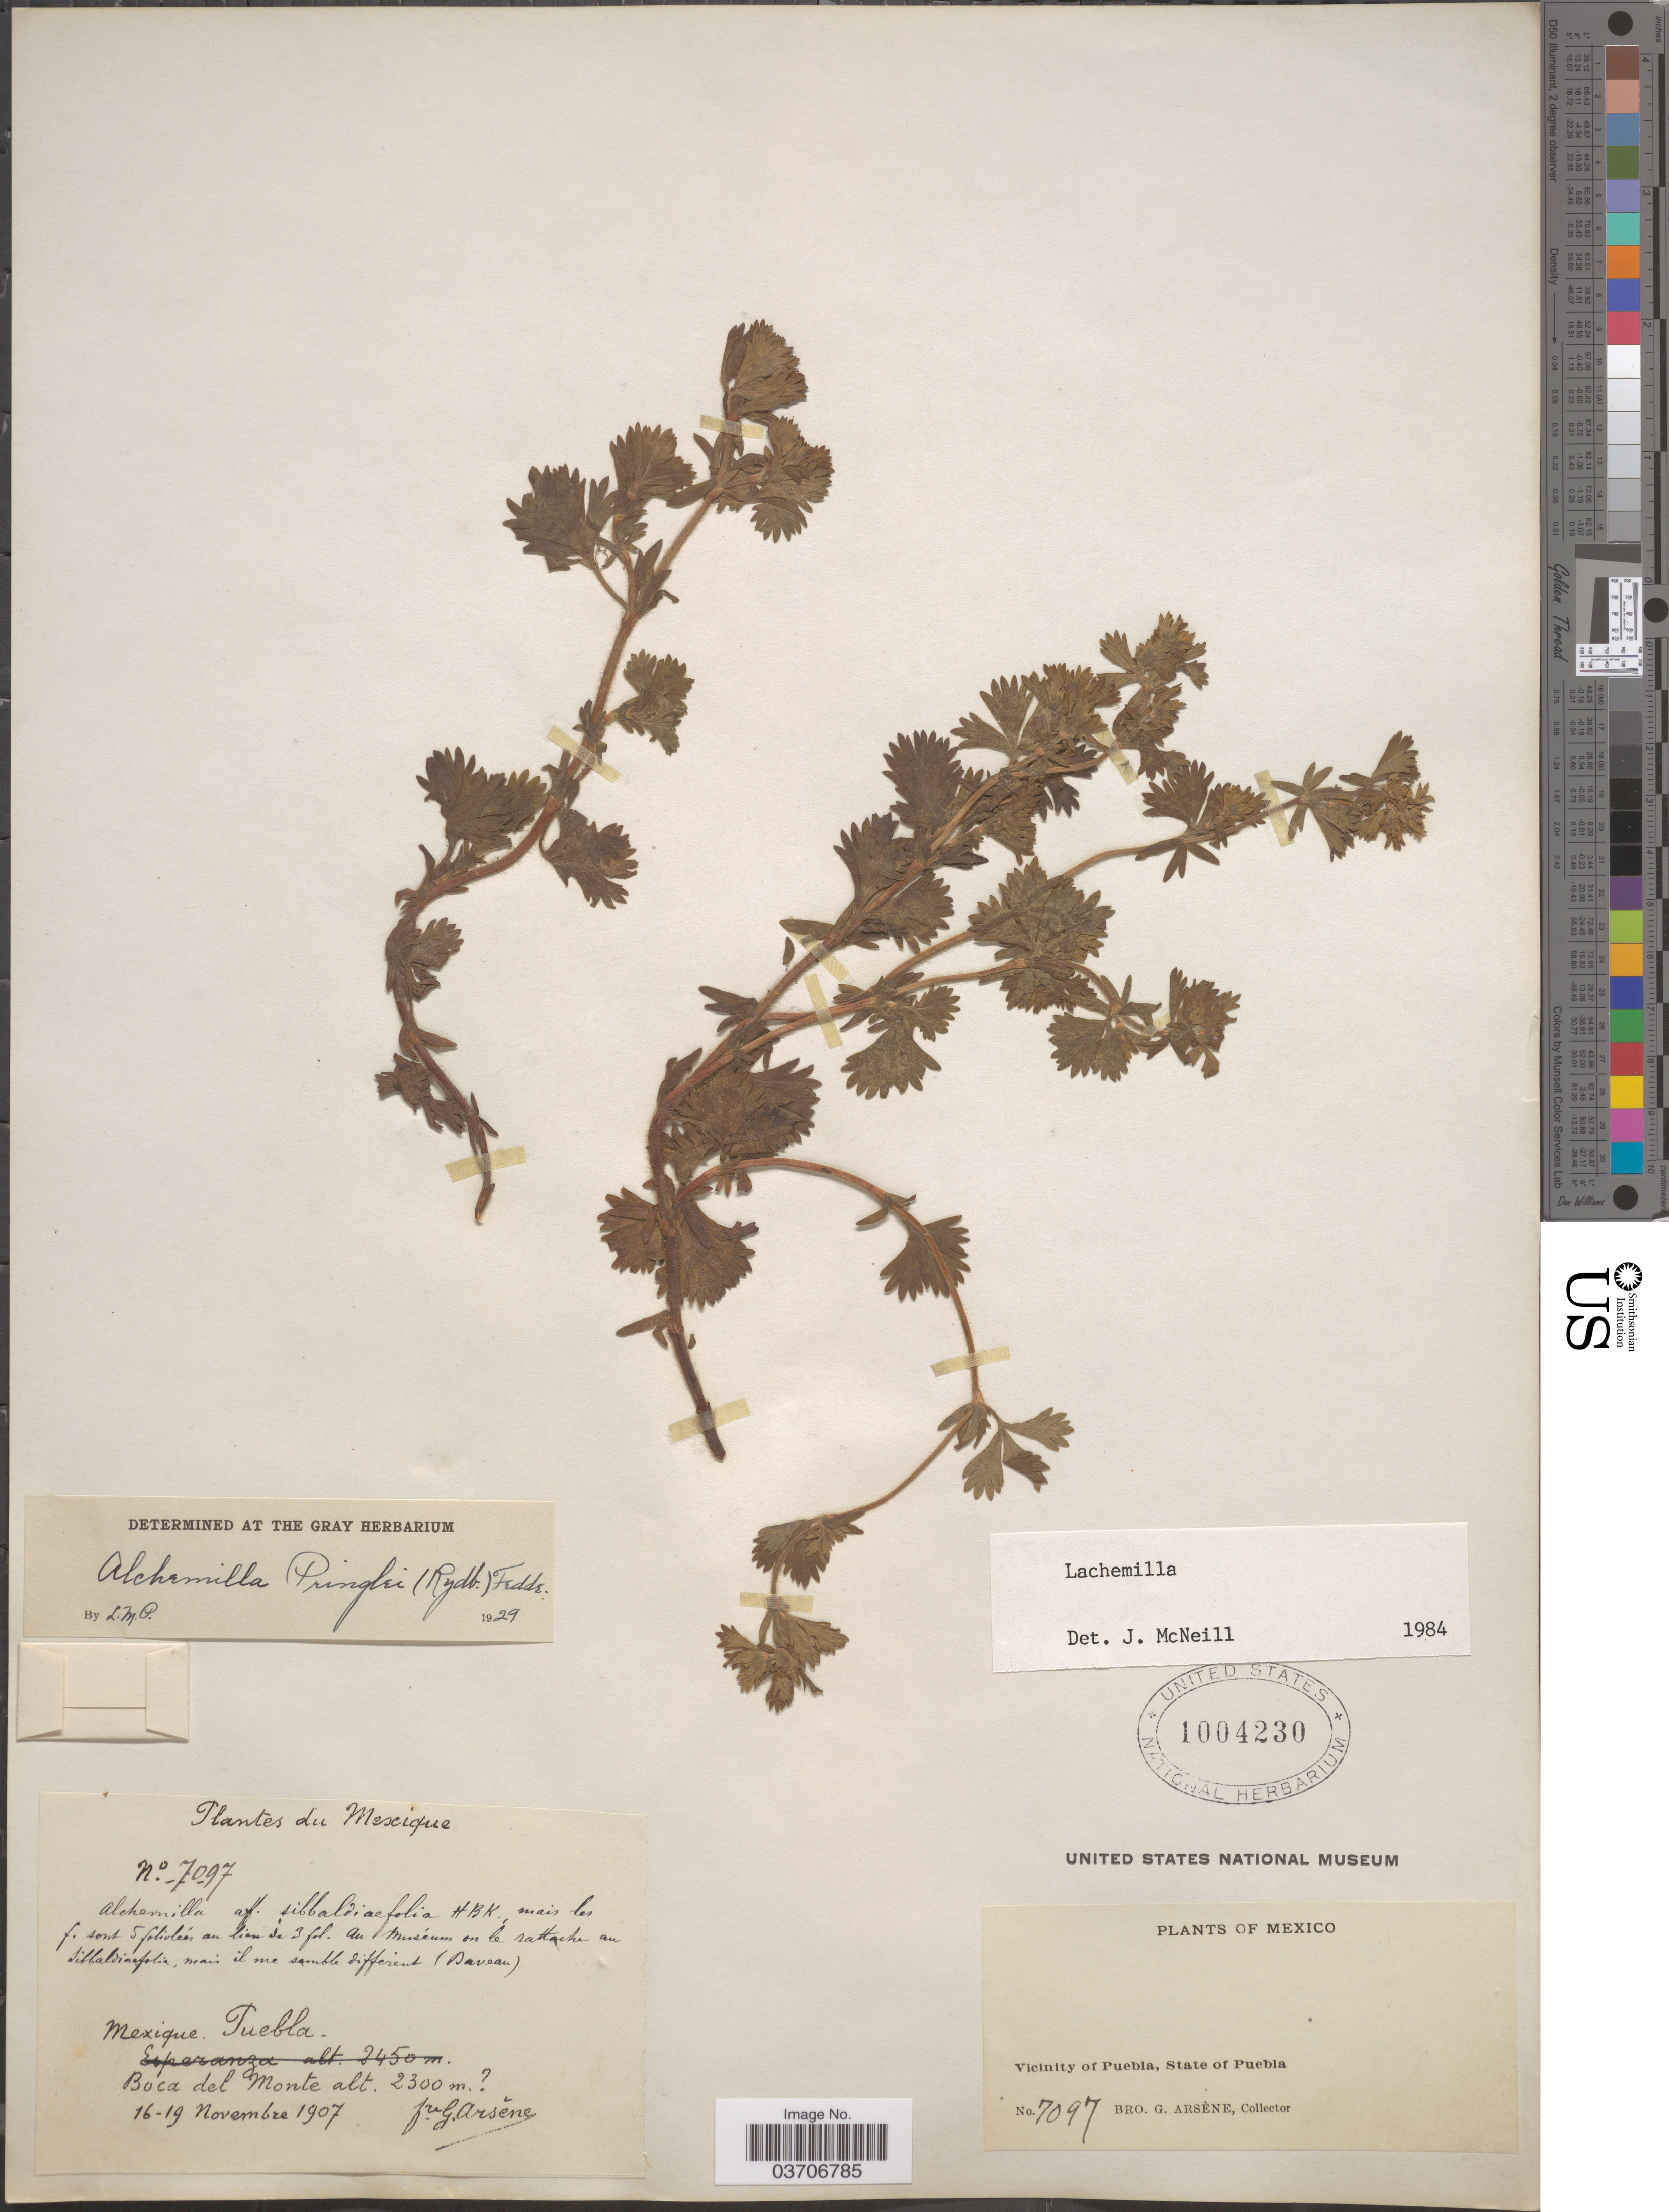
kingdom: Plantae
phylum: Tracheophyta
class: Magnoliopsida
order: Rosales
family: Rosaceae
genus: Lachemilla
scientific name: Lachemilla sp.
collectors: Bro. G. Arsène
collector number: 7097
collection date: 1907-11-16/1907-11-19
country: Mexico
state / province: Puebla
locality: Boca del Monte. Vicinity of Puebla.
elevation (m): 2300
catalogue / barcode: US 1004230